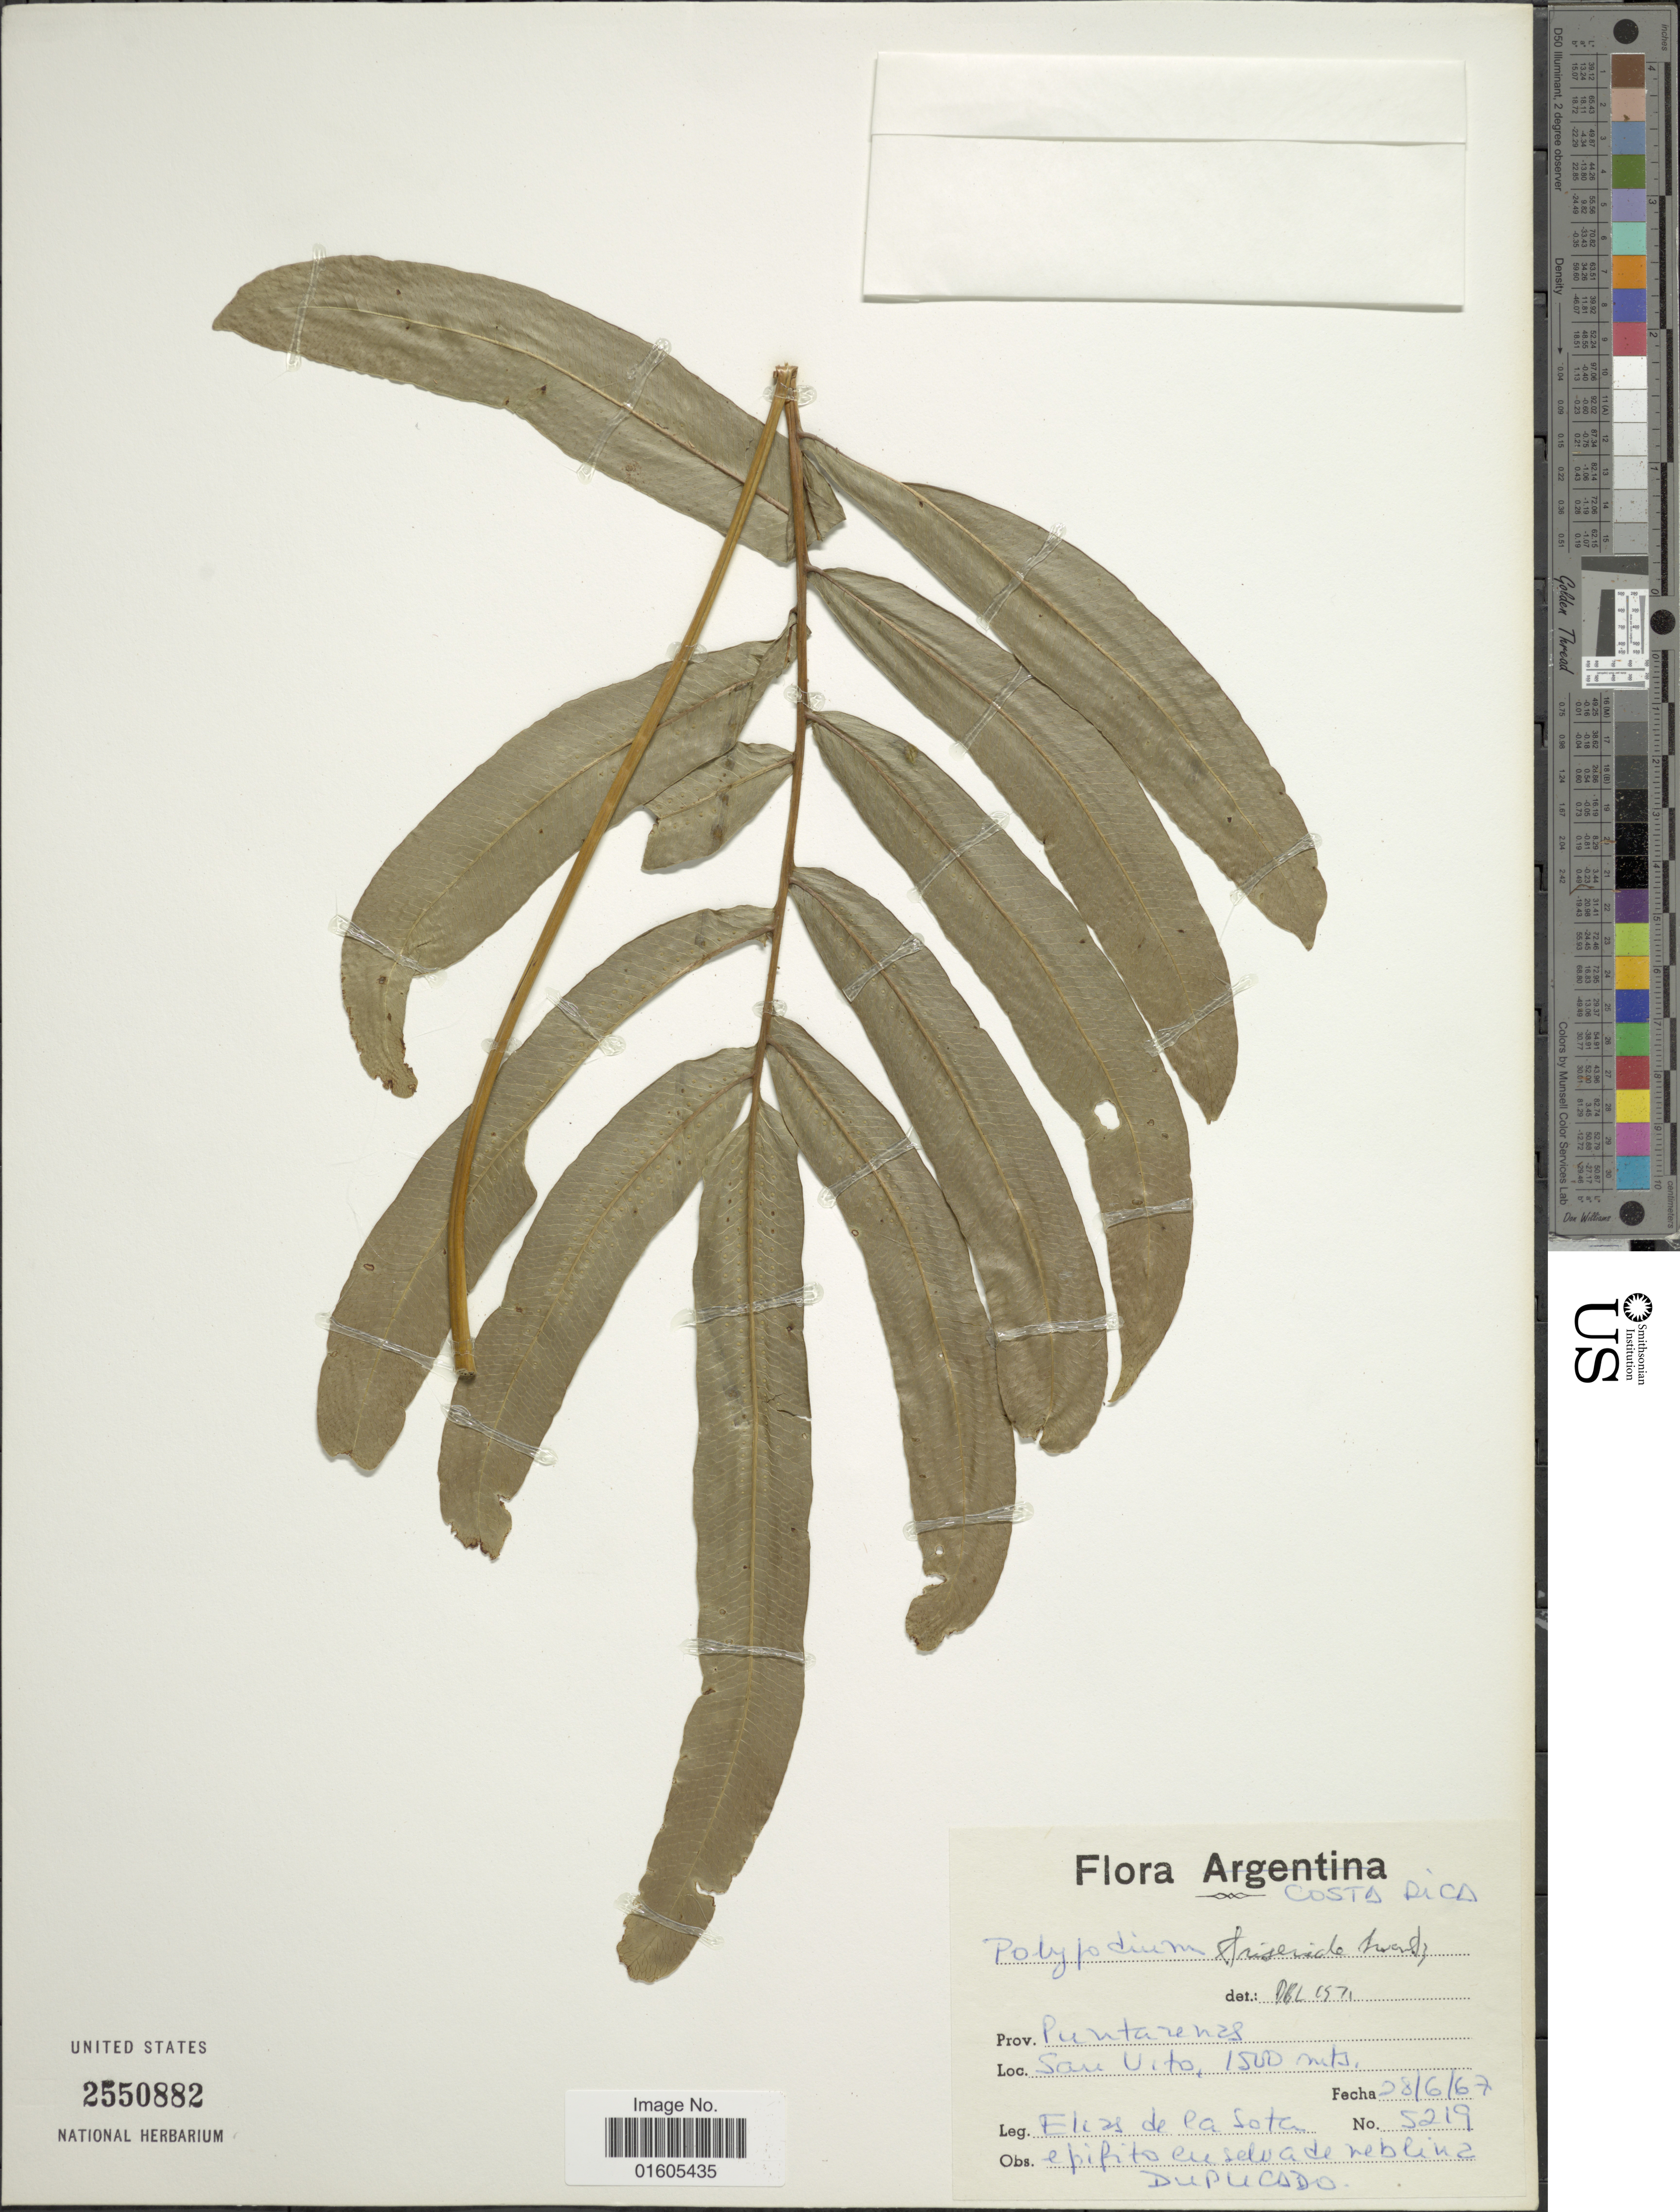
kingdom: Plantae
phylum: Tracheophyta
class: Polypodiopsida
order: Polypodiales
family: Polypodiaceae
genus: Serpocaulon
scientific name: Serpocaulon triseriale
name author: (Sw.) A.R. Sm.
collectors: E. R. de la Sota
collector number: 5219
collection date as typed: Transcribed d/m/y: 28/6/67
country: Costa Rica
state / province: Puntarenas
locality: Sam Vito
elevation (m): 1500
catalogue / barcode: US 2550882